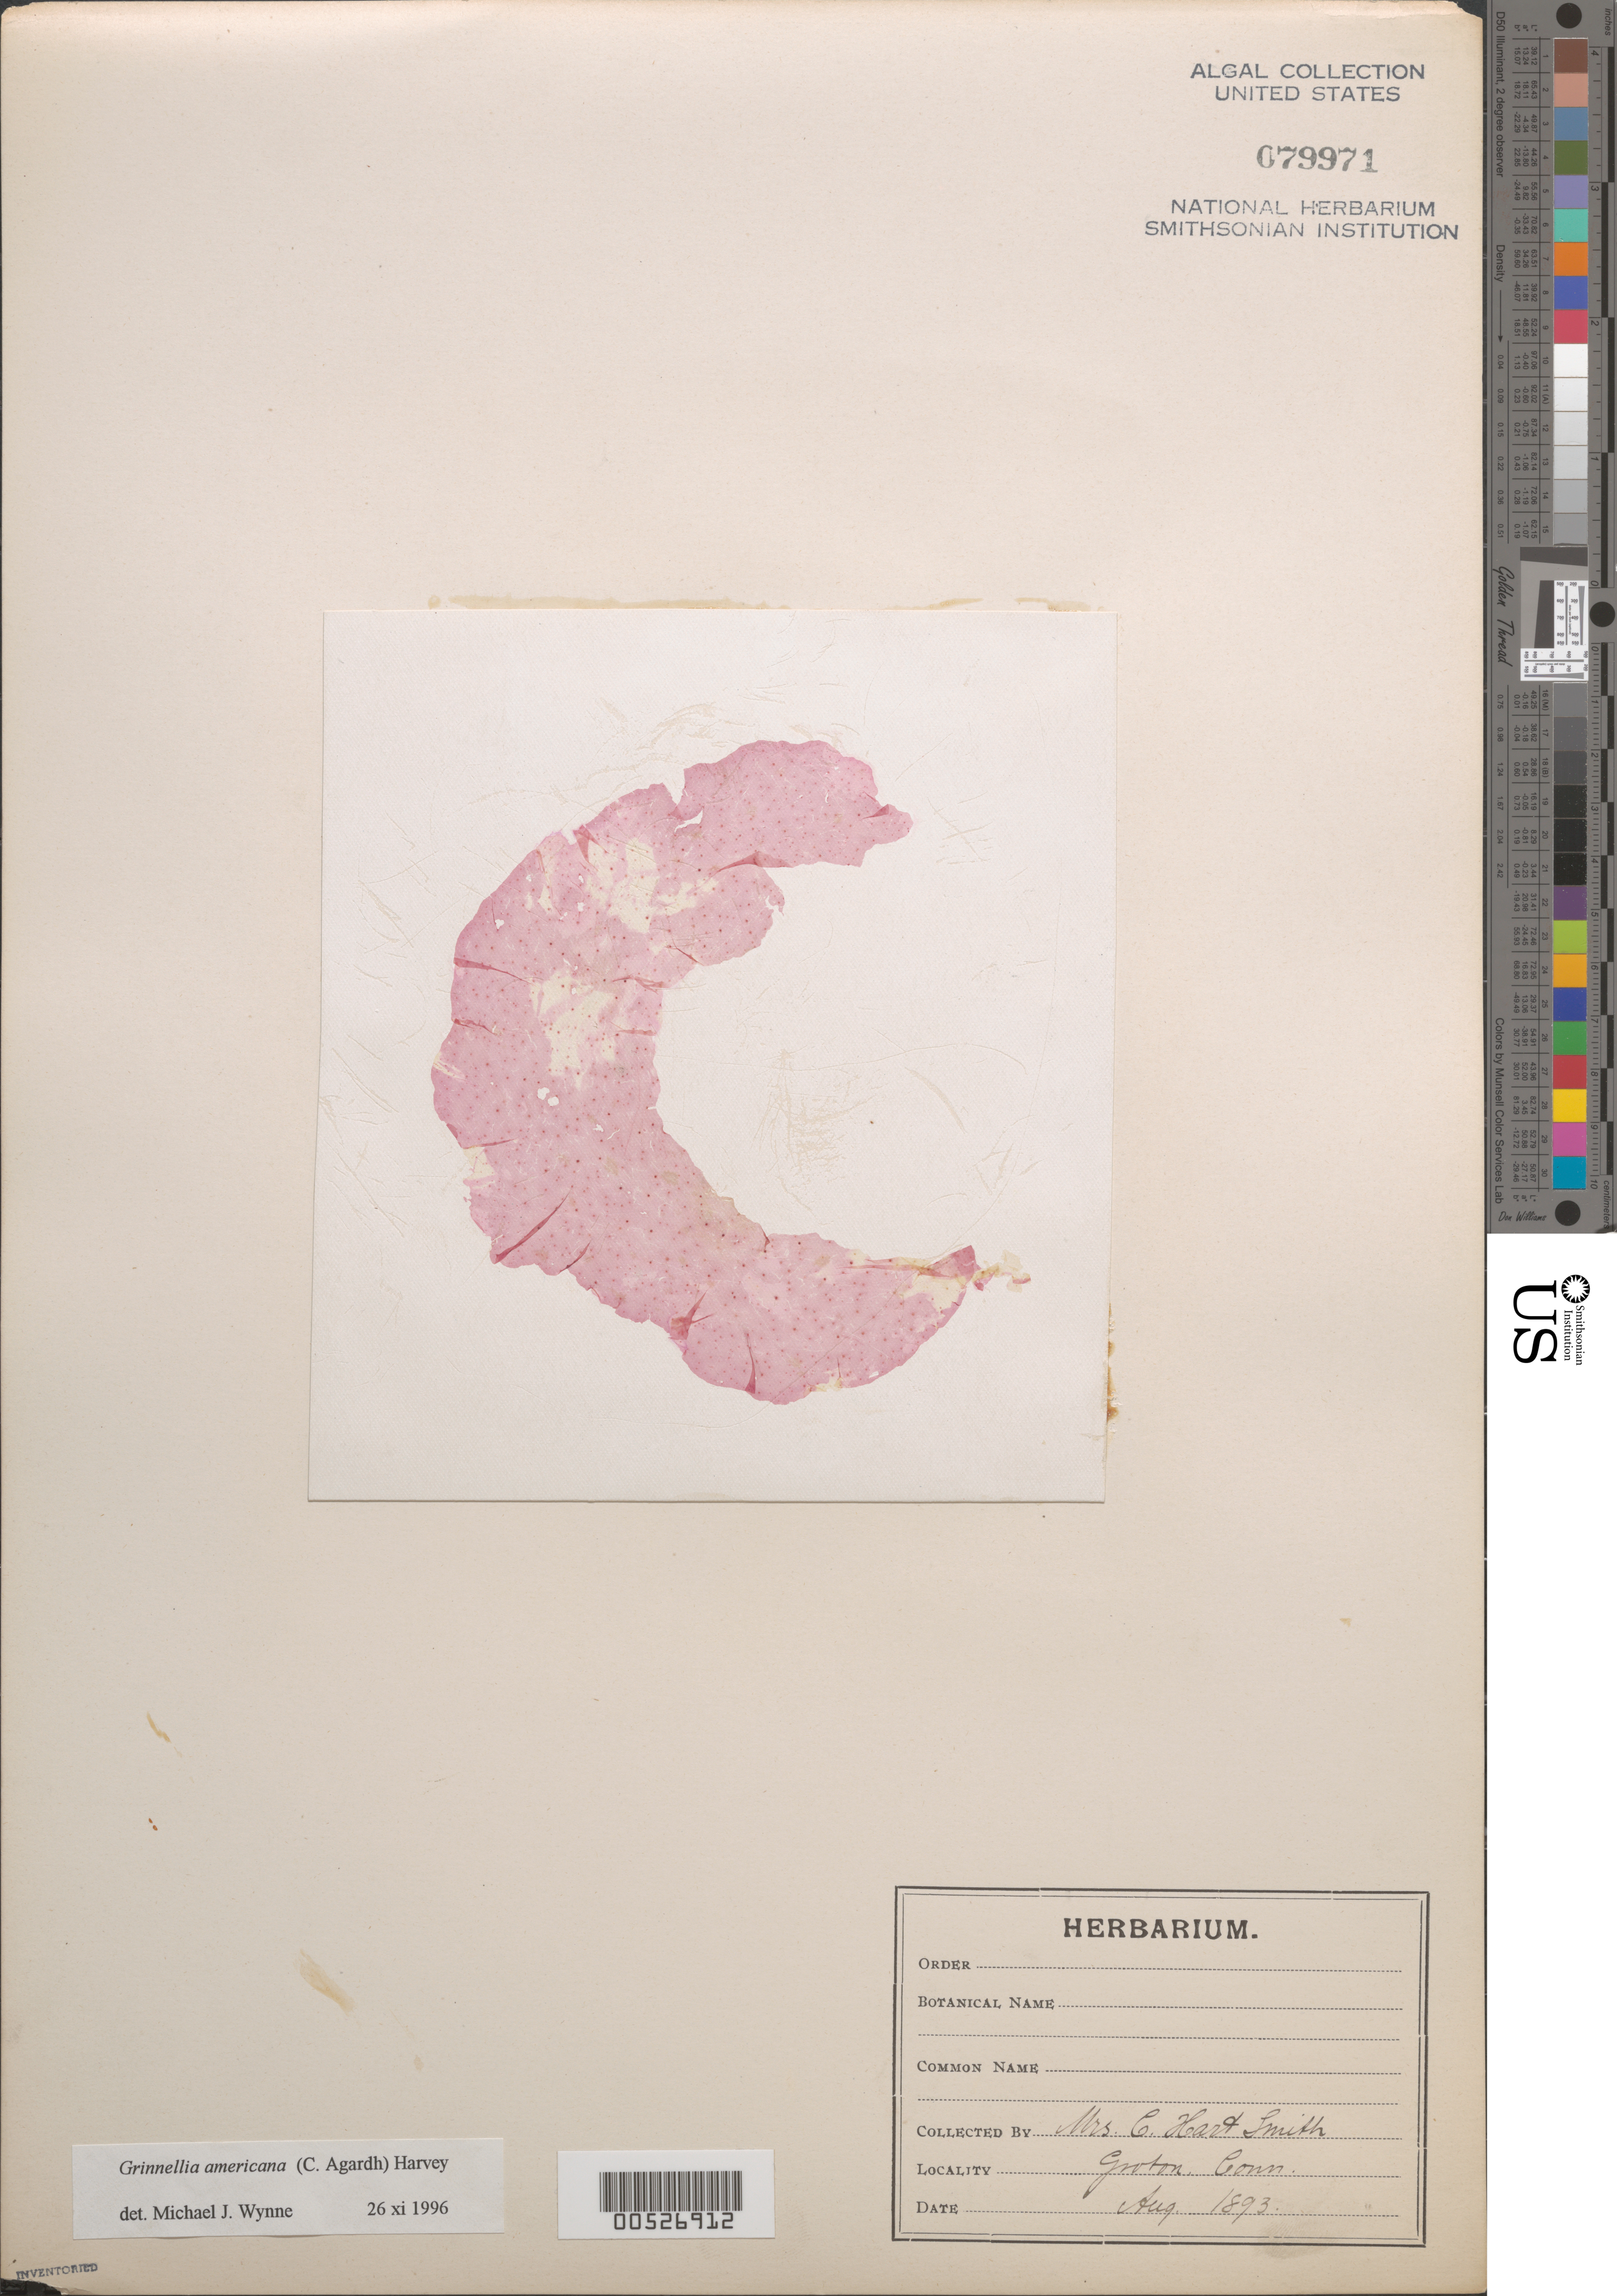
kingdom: Plantae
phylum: Rhodophyta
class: Florideophyceae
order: Ceramiales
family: Delesseriaceae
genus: Grinnellia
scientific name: Grinnellia americana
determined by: Wynne, M. J.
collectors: C. H. Smith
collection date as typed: Aug 1893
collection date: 1893-08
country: United States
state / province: Connecticut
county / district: New London County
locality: Groton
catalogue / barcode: US 79971